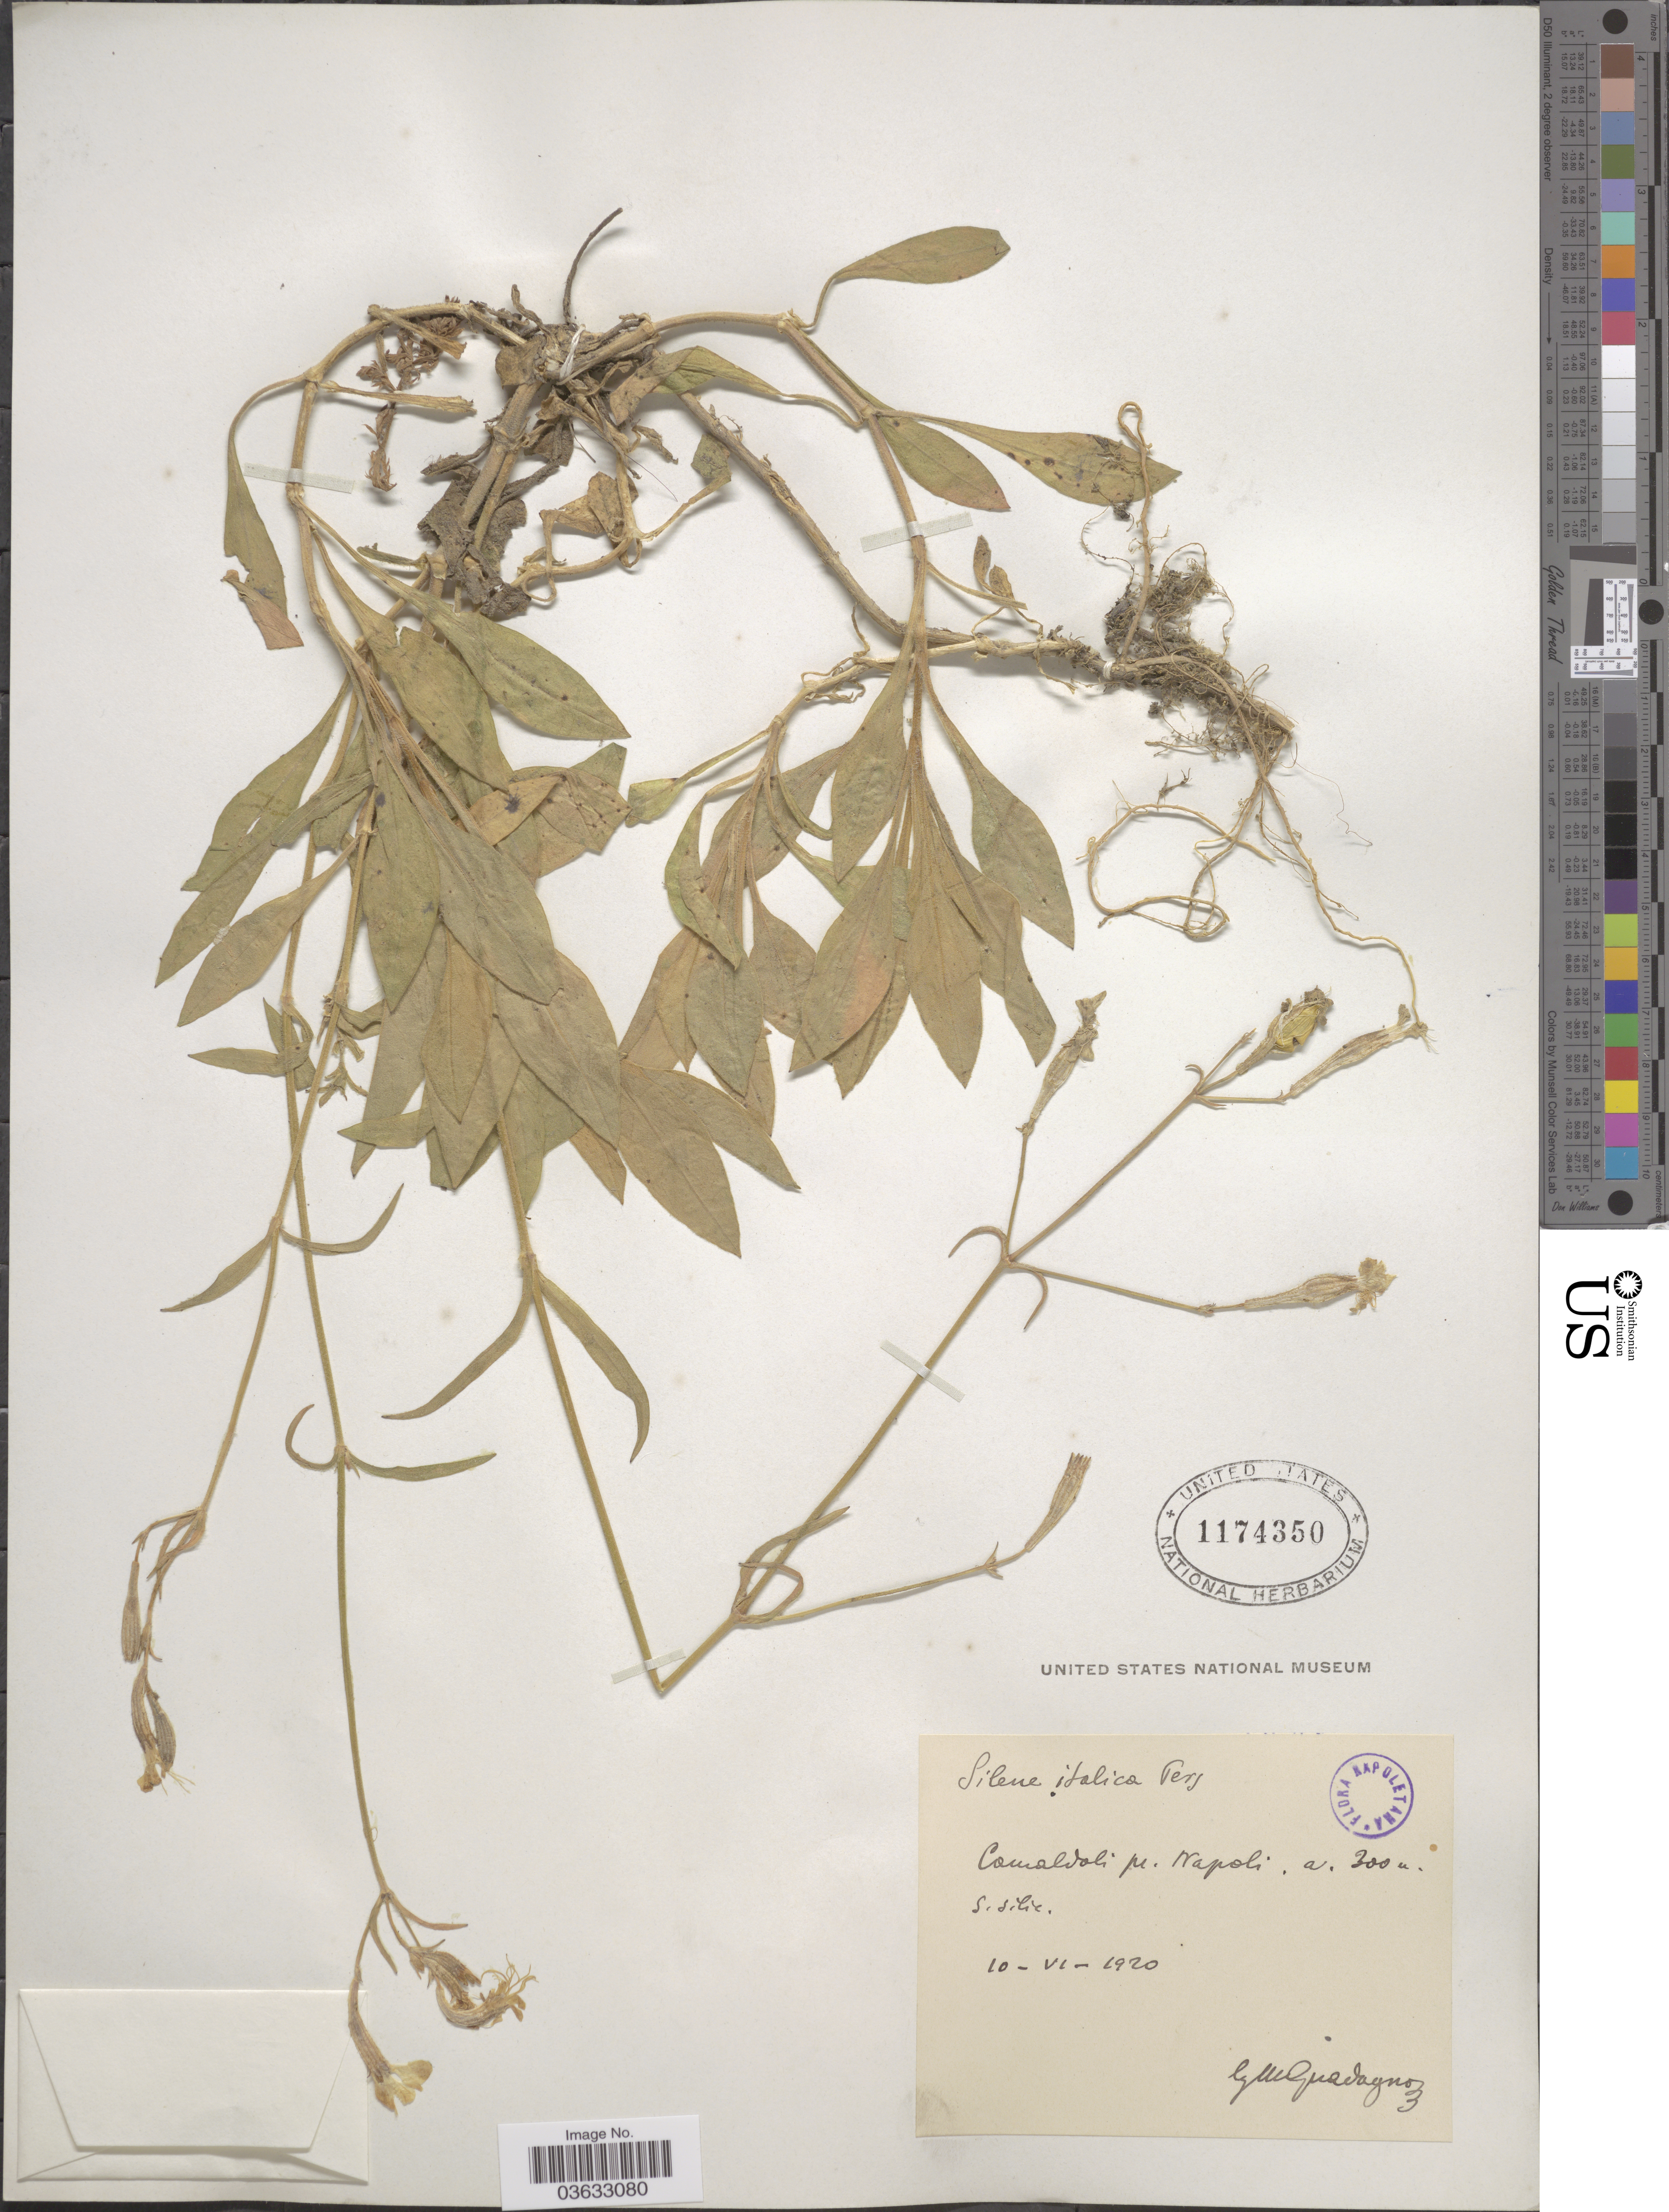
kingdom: Plantae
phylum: Tracheophyta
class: Magnoliopsida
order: Caryophyllales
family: Caryophyllaceae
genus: Silene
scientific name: Silene italica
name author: (L.) Pers.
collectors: G. Urguadagnoz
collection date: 1920-06-10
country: Italy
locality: Camaldoli pr. Napoli.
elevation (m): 300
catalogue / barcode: US 1174350